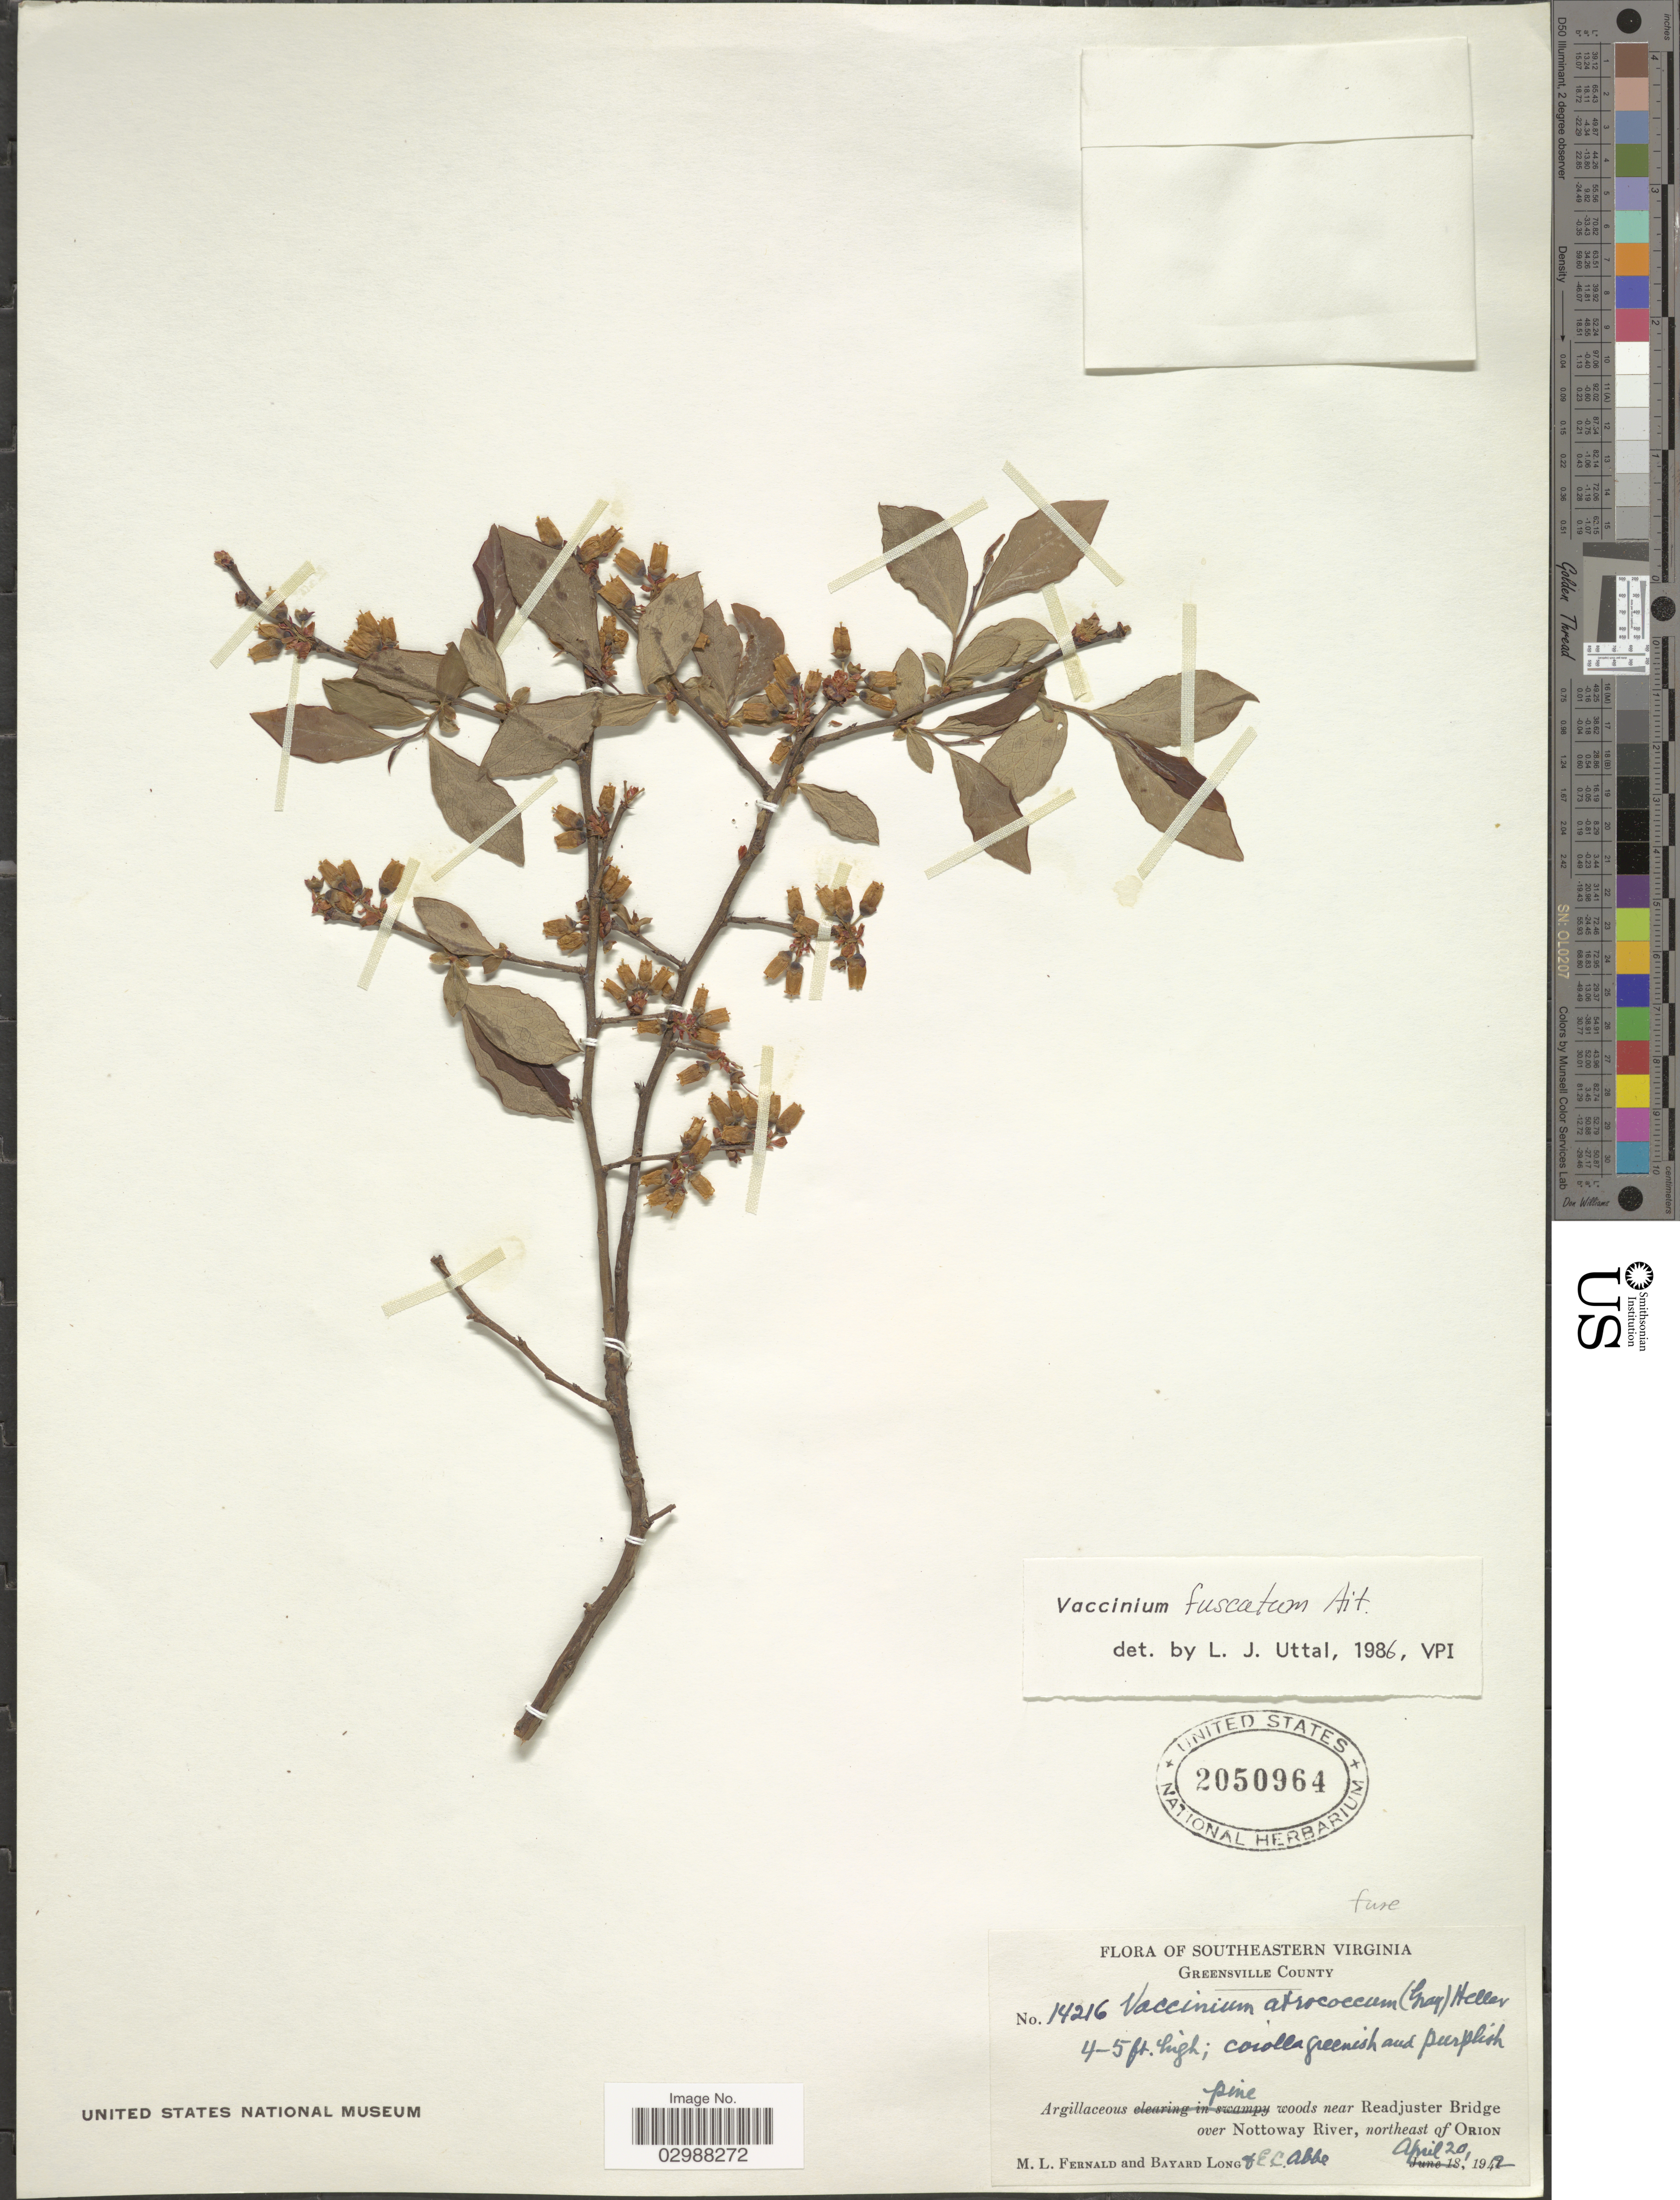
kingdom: Plantae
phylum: Tracheophyta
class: Magnoliopsida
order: Ericales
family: Ericaceae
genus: Vaccinium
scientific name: Vaccinium fuscatum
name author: Aiton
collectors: M. L. Fernald, B. Long & E. C. Abbe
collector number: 14216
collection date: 1942-04-20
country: United States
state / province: Virginia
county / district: Greensville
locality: Southeastern Virginia. Greensville County. Argillaceous pine woods near Readjuster Bridge over Nottoway River, northeast of Orion.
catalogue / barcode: US 2050964